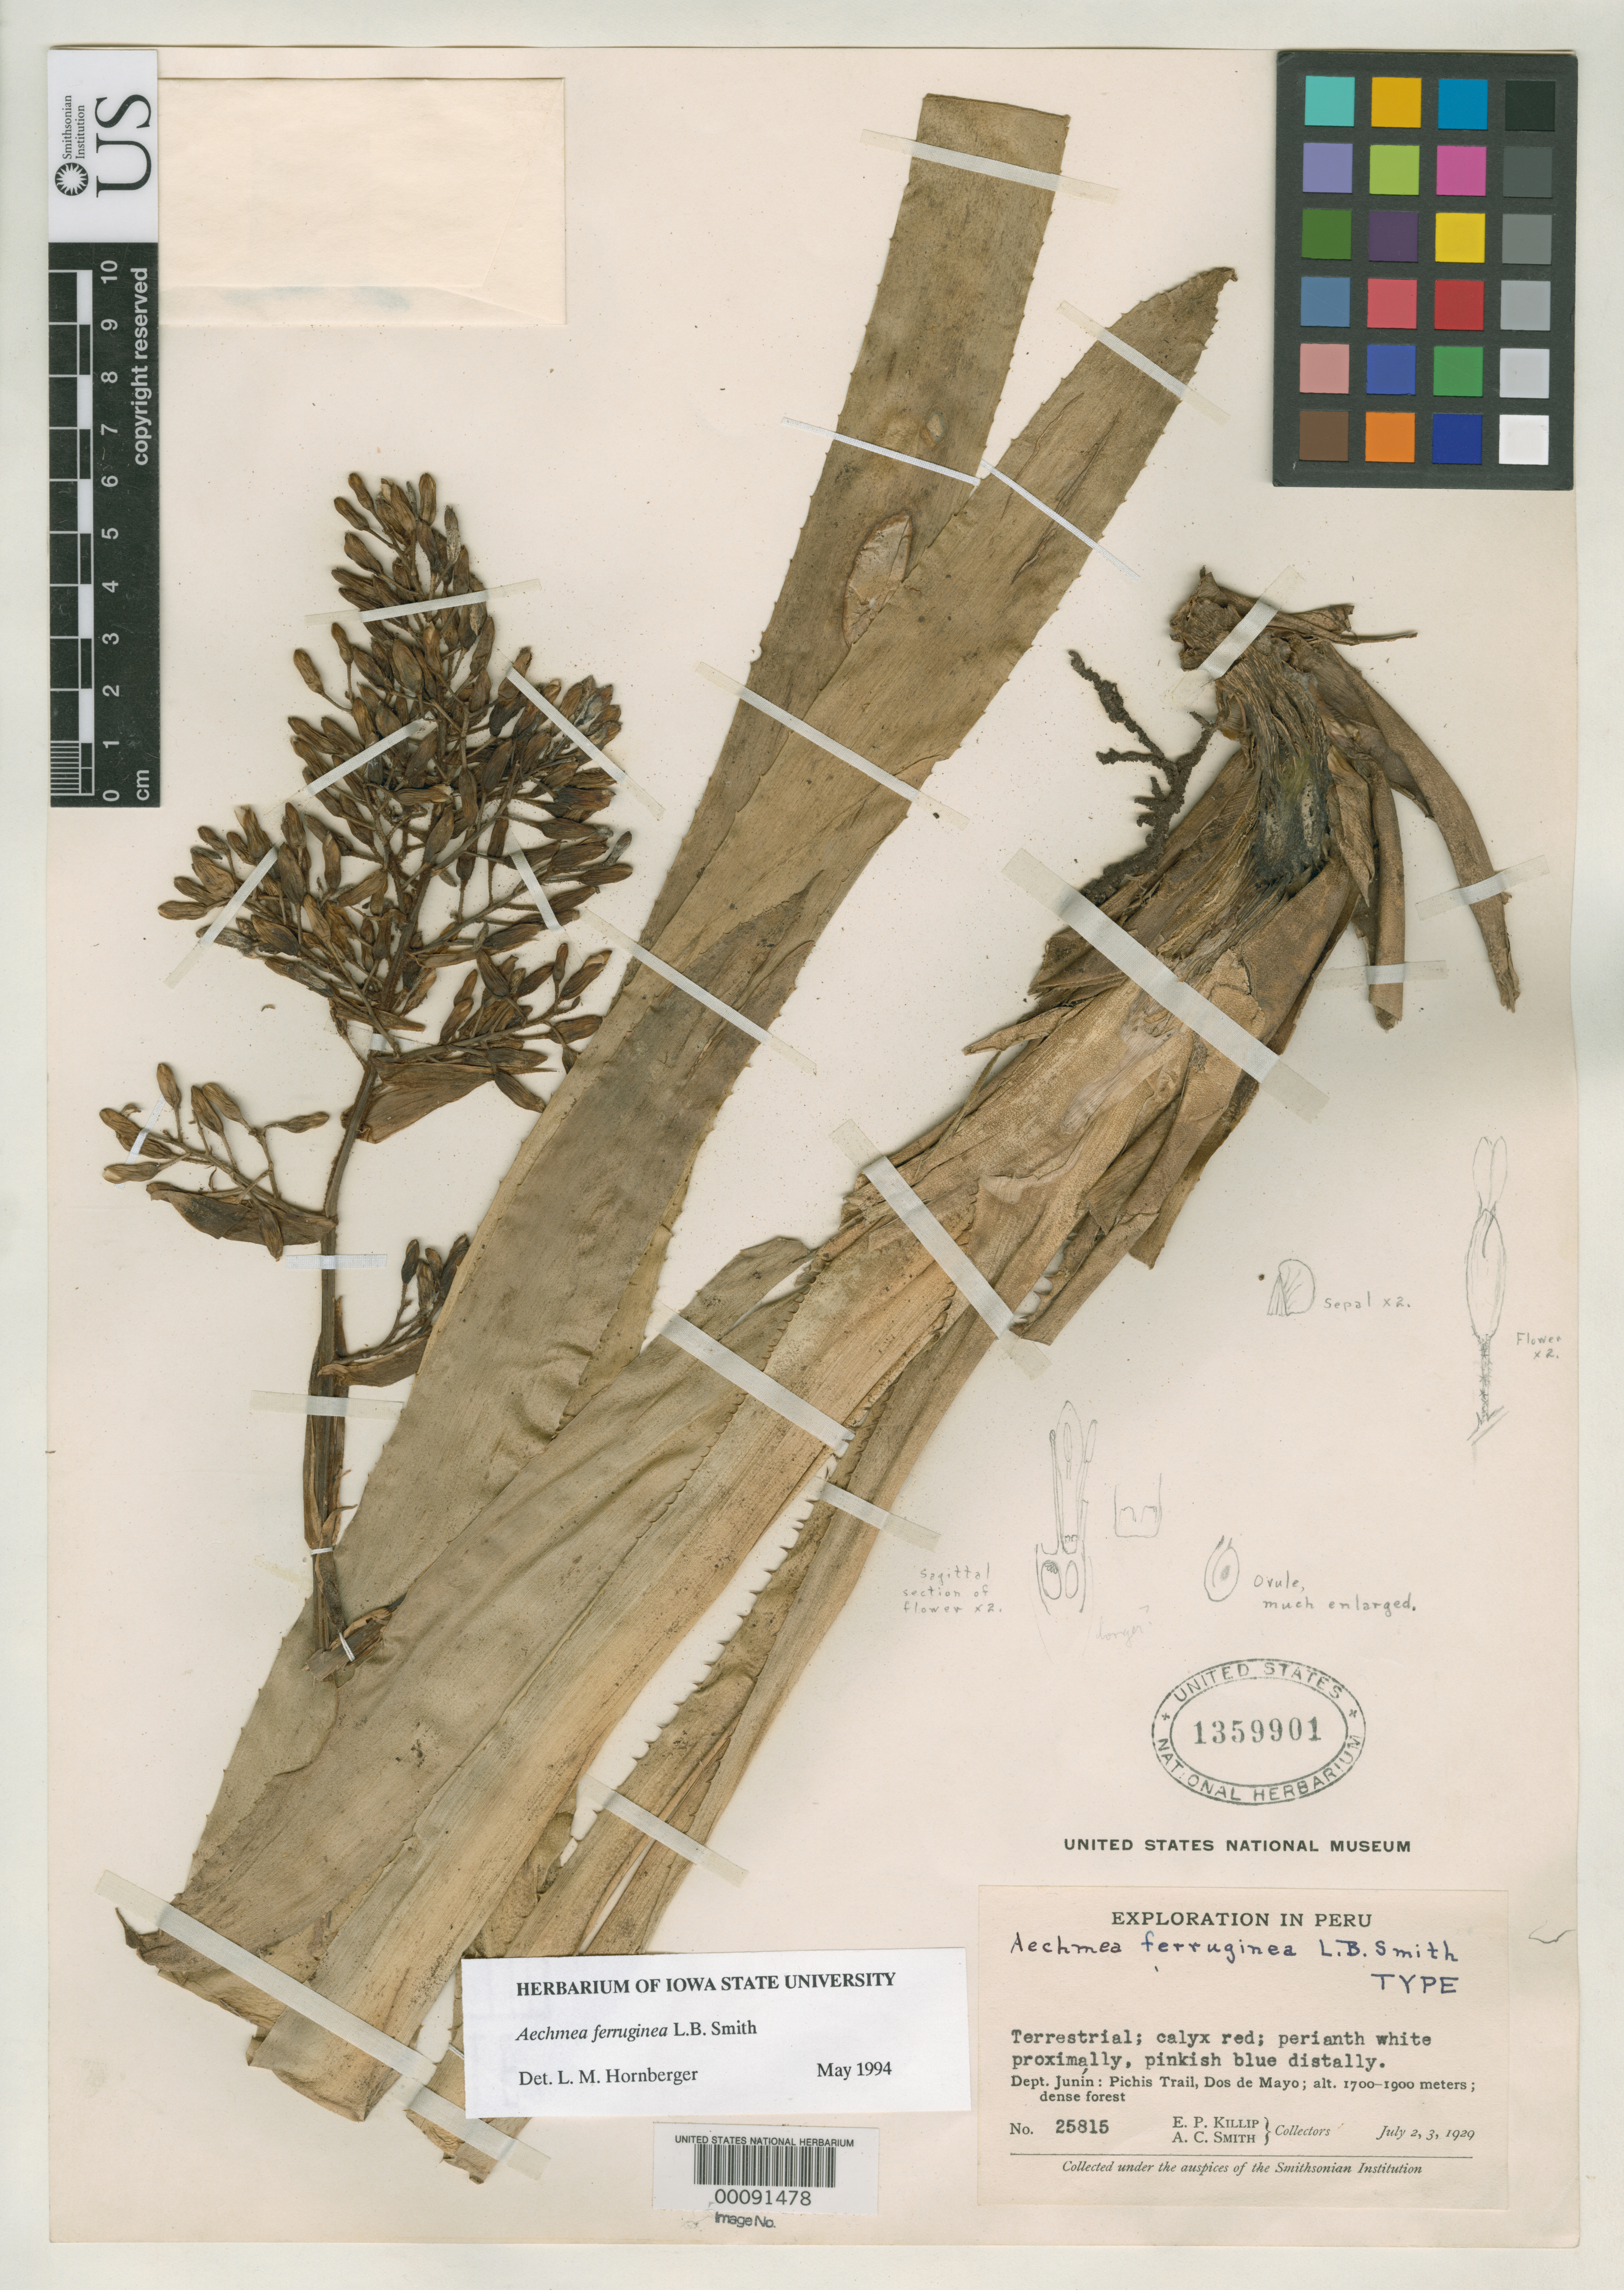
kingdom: Plantae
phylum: Tracheophyta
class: Liliopsida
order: Poales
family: Bromeliaceae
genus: Aechmea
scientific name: Aechmea ferruginea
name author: L.B. Sm.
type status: Type Collection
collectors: E. P. Killip & A. C. Smith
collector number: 25815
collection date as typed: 02 Jul 1929 to 03 Jul 1929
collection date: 1929-07-02/1929-07-03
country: Peru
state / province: Junín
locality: Pichis Trail, Dos de Mayo.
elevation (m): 1700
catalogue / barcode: US 1359901